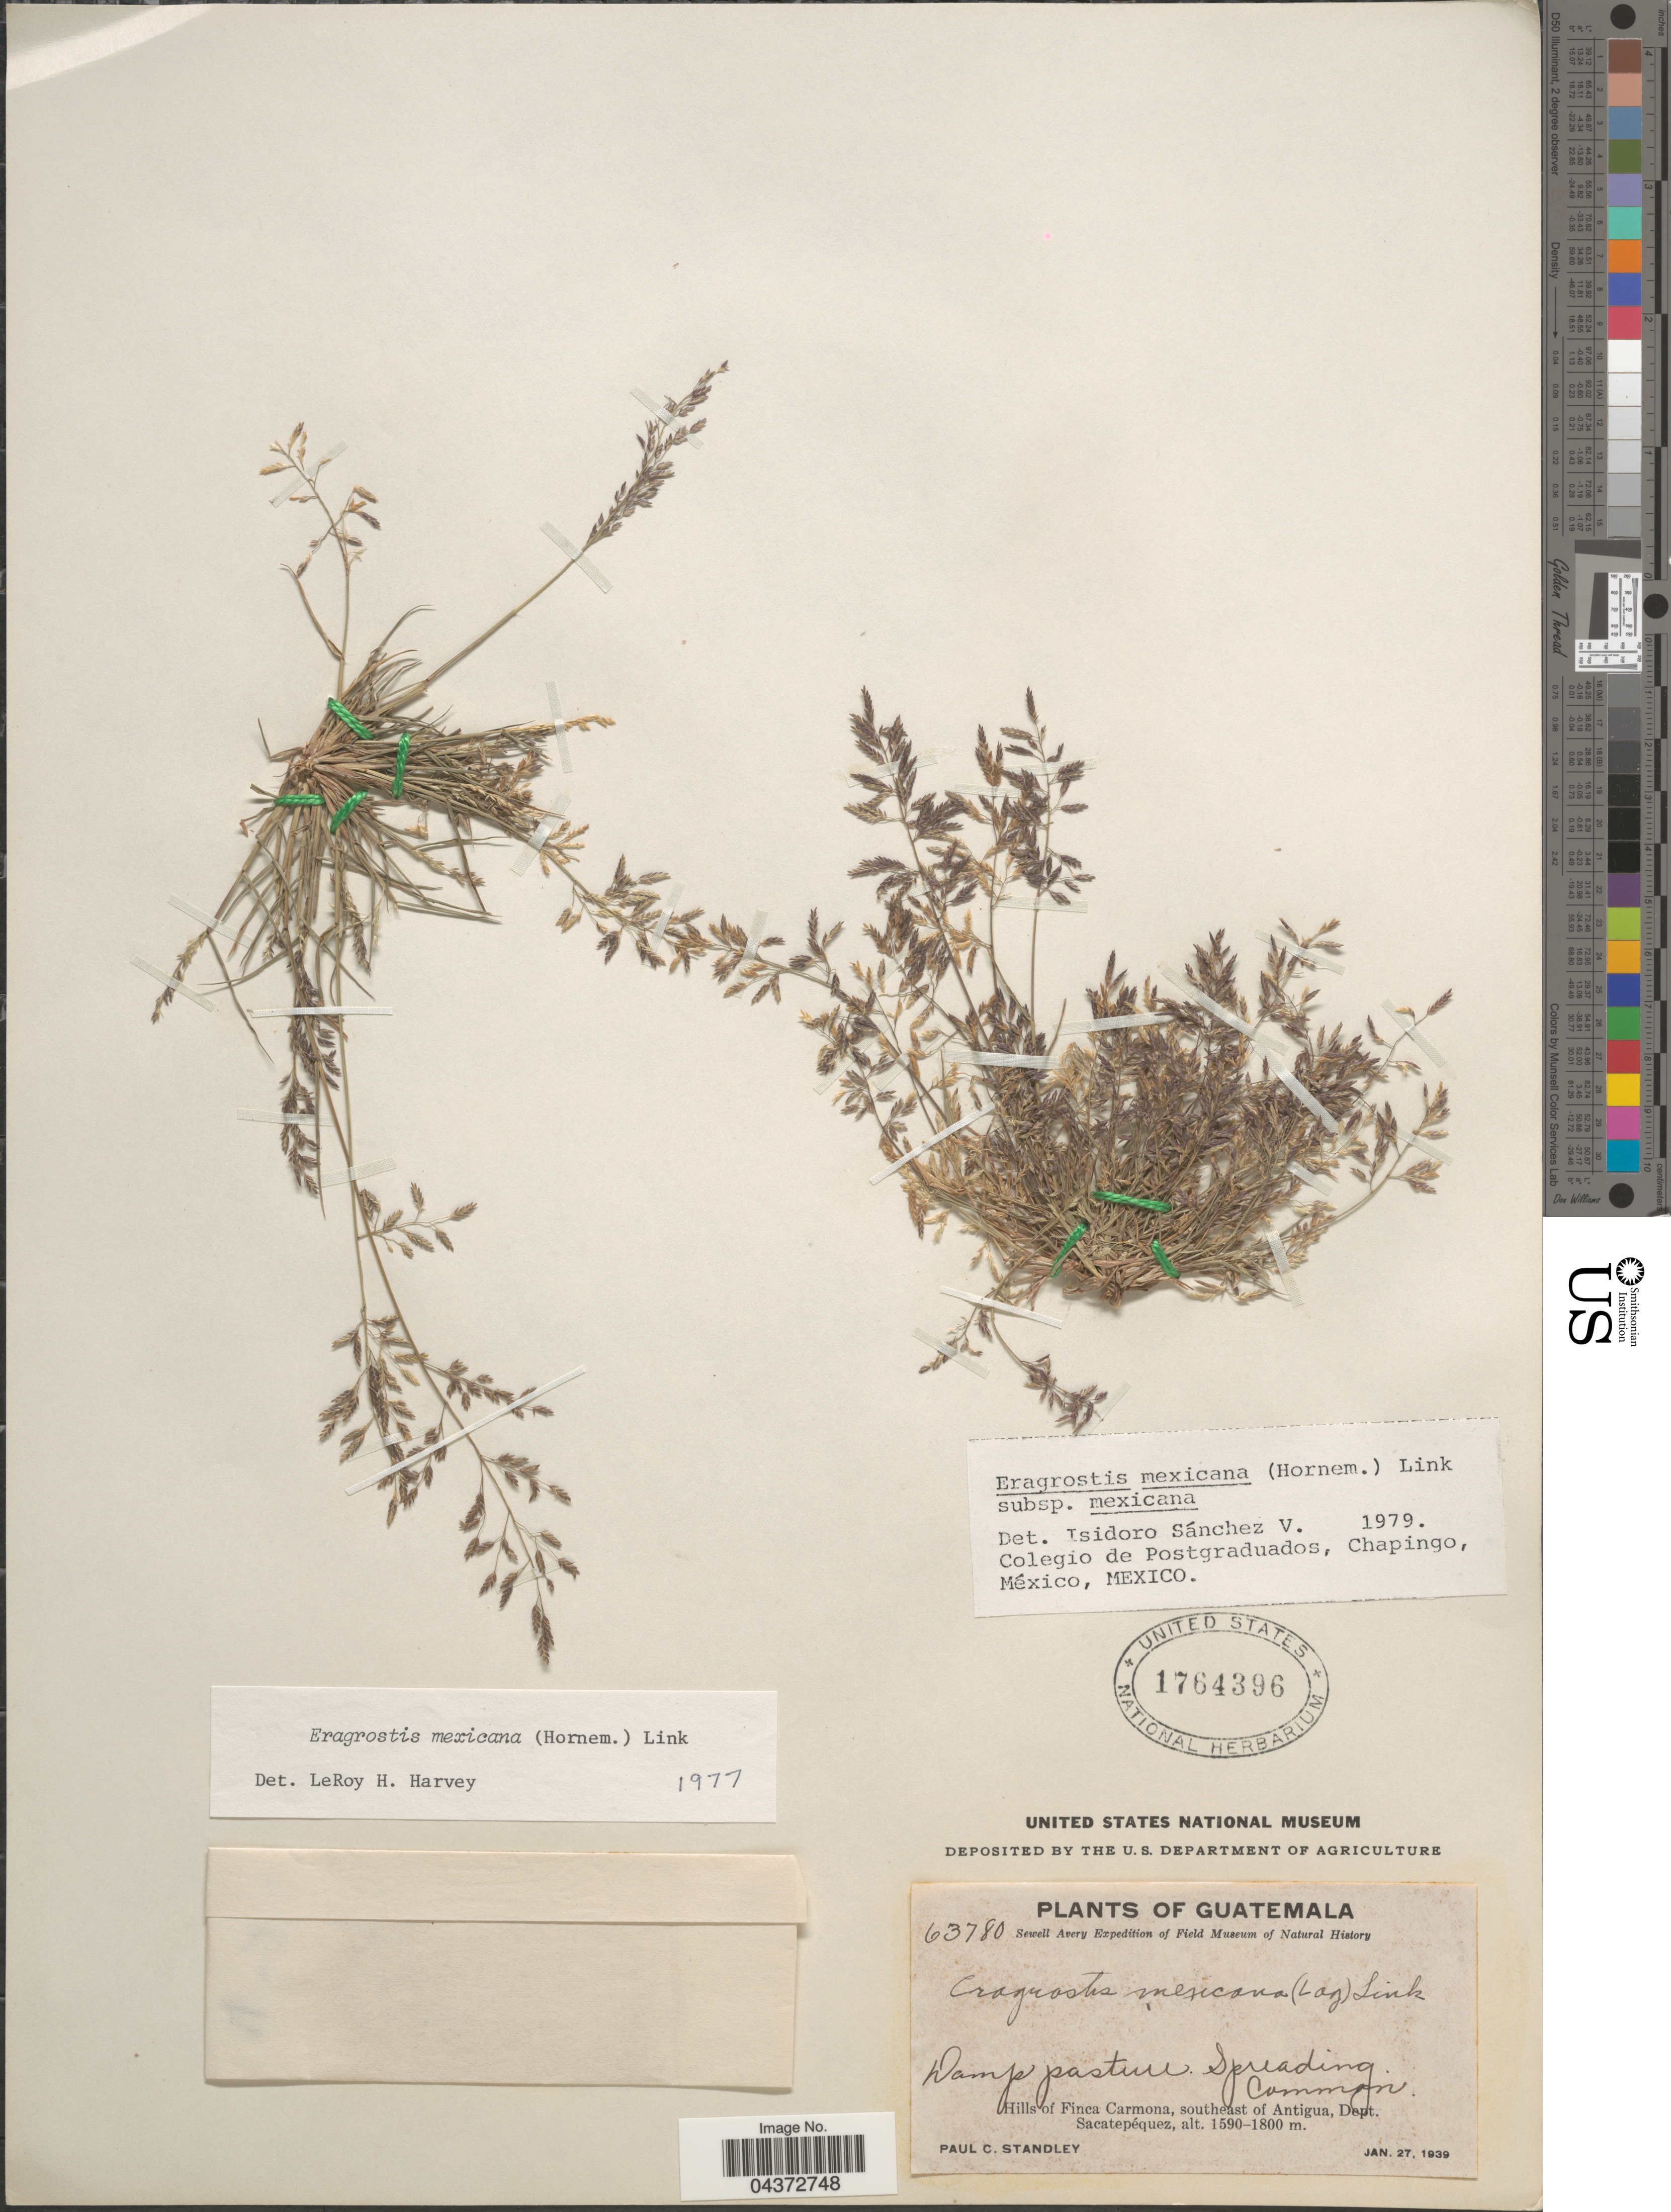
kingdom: Plantae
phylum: Tracheophyta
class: Liliopsida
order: Poales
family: Poaceae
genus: Eragrostis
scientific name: Eragrostis mexicana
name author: (Hornem.) Link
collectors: P. C. Standley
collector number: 63780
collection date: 1939-01-27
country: Guatemala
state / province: Sacatepequez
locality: Sewell Avery Expedition. Damp pasture. Common. Hills of Finca Carmona, southeast of Antigua, Dept. Sacatepéquez.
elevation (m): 1590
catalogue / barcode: US 1764396